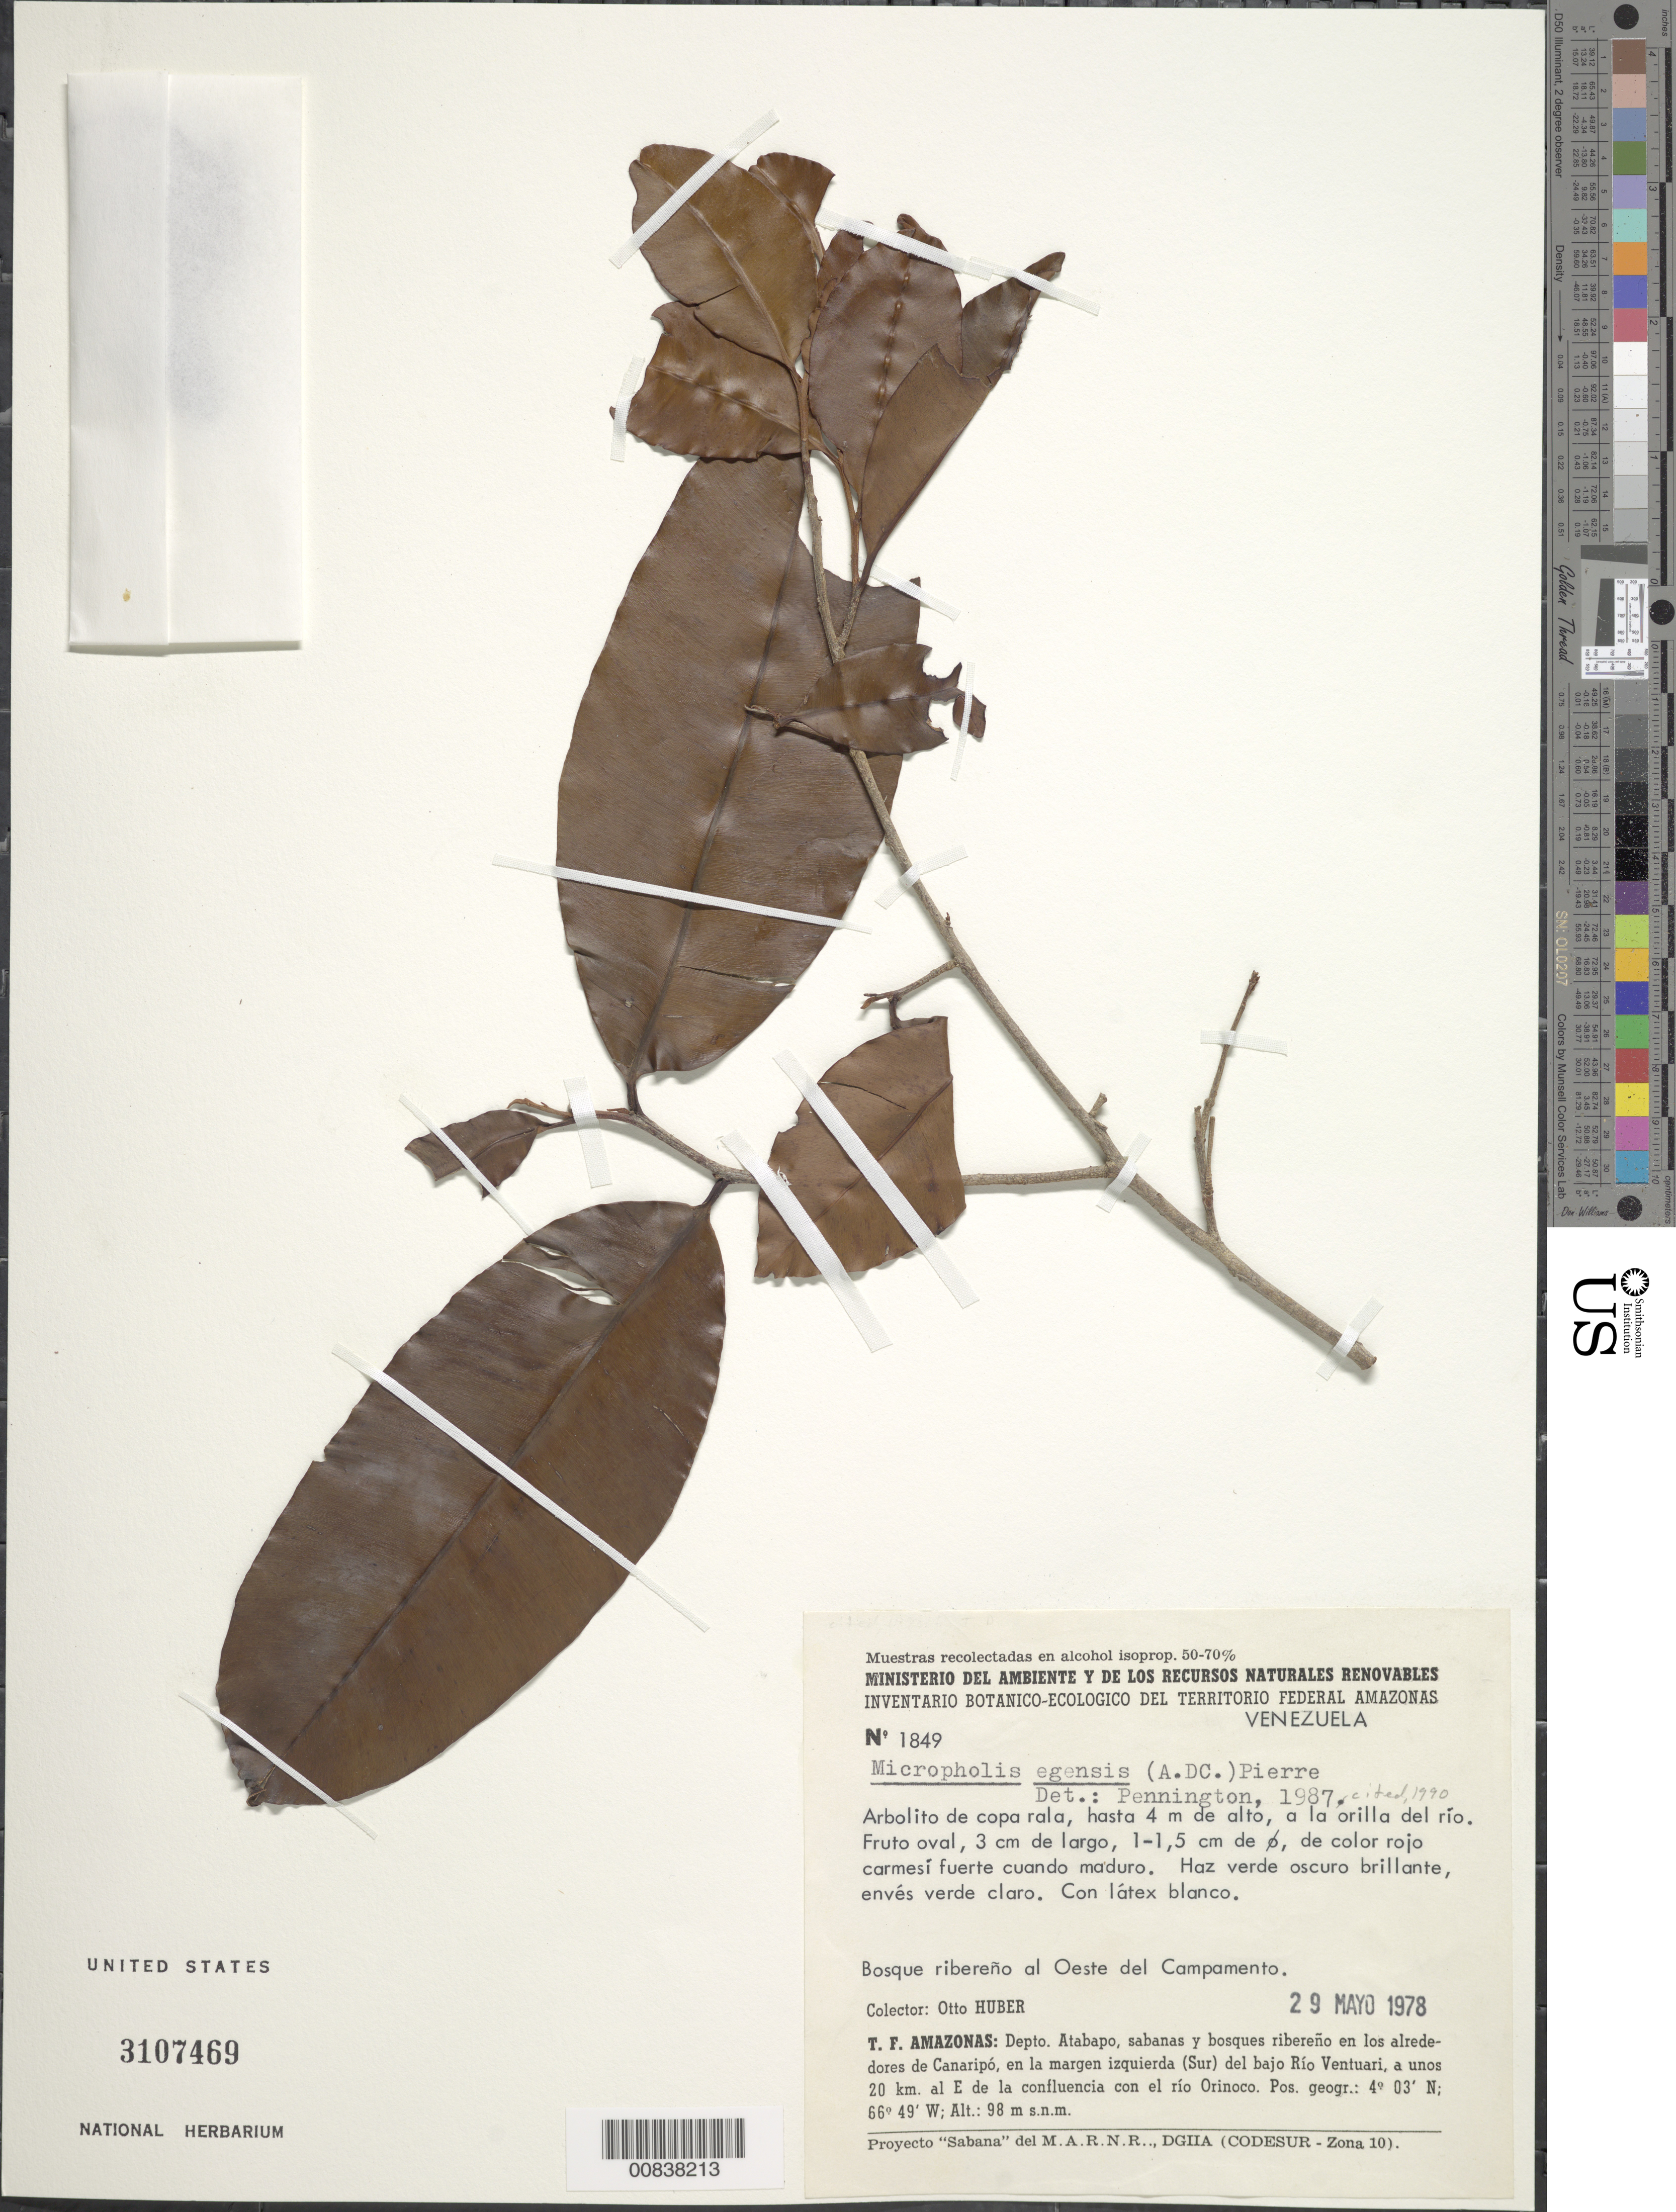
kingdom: Plantae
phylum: Tracheophyta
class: Magnoliopsida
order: Ericales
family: Sapotaceae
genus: Micropholis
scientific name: Micropholis egensis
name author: (A. DC.) Pierre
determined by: Pennington, T. D., (K)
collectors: O. Huber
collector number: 1849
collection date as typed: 29-May-78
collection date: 1978-05-29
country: Venezuela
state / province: Amazonas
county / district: Atabapo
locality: Canaripó, Río Ventuari, 20 km E del la confluencia con el Río Orinoco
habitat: Sabanas y bosques ribereno; bosque ribereno; a la orilla del rio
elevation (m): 98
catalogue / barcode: US 3107469